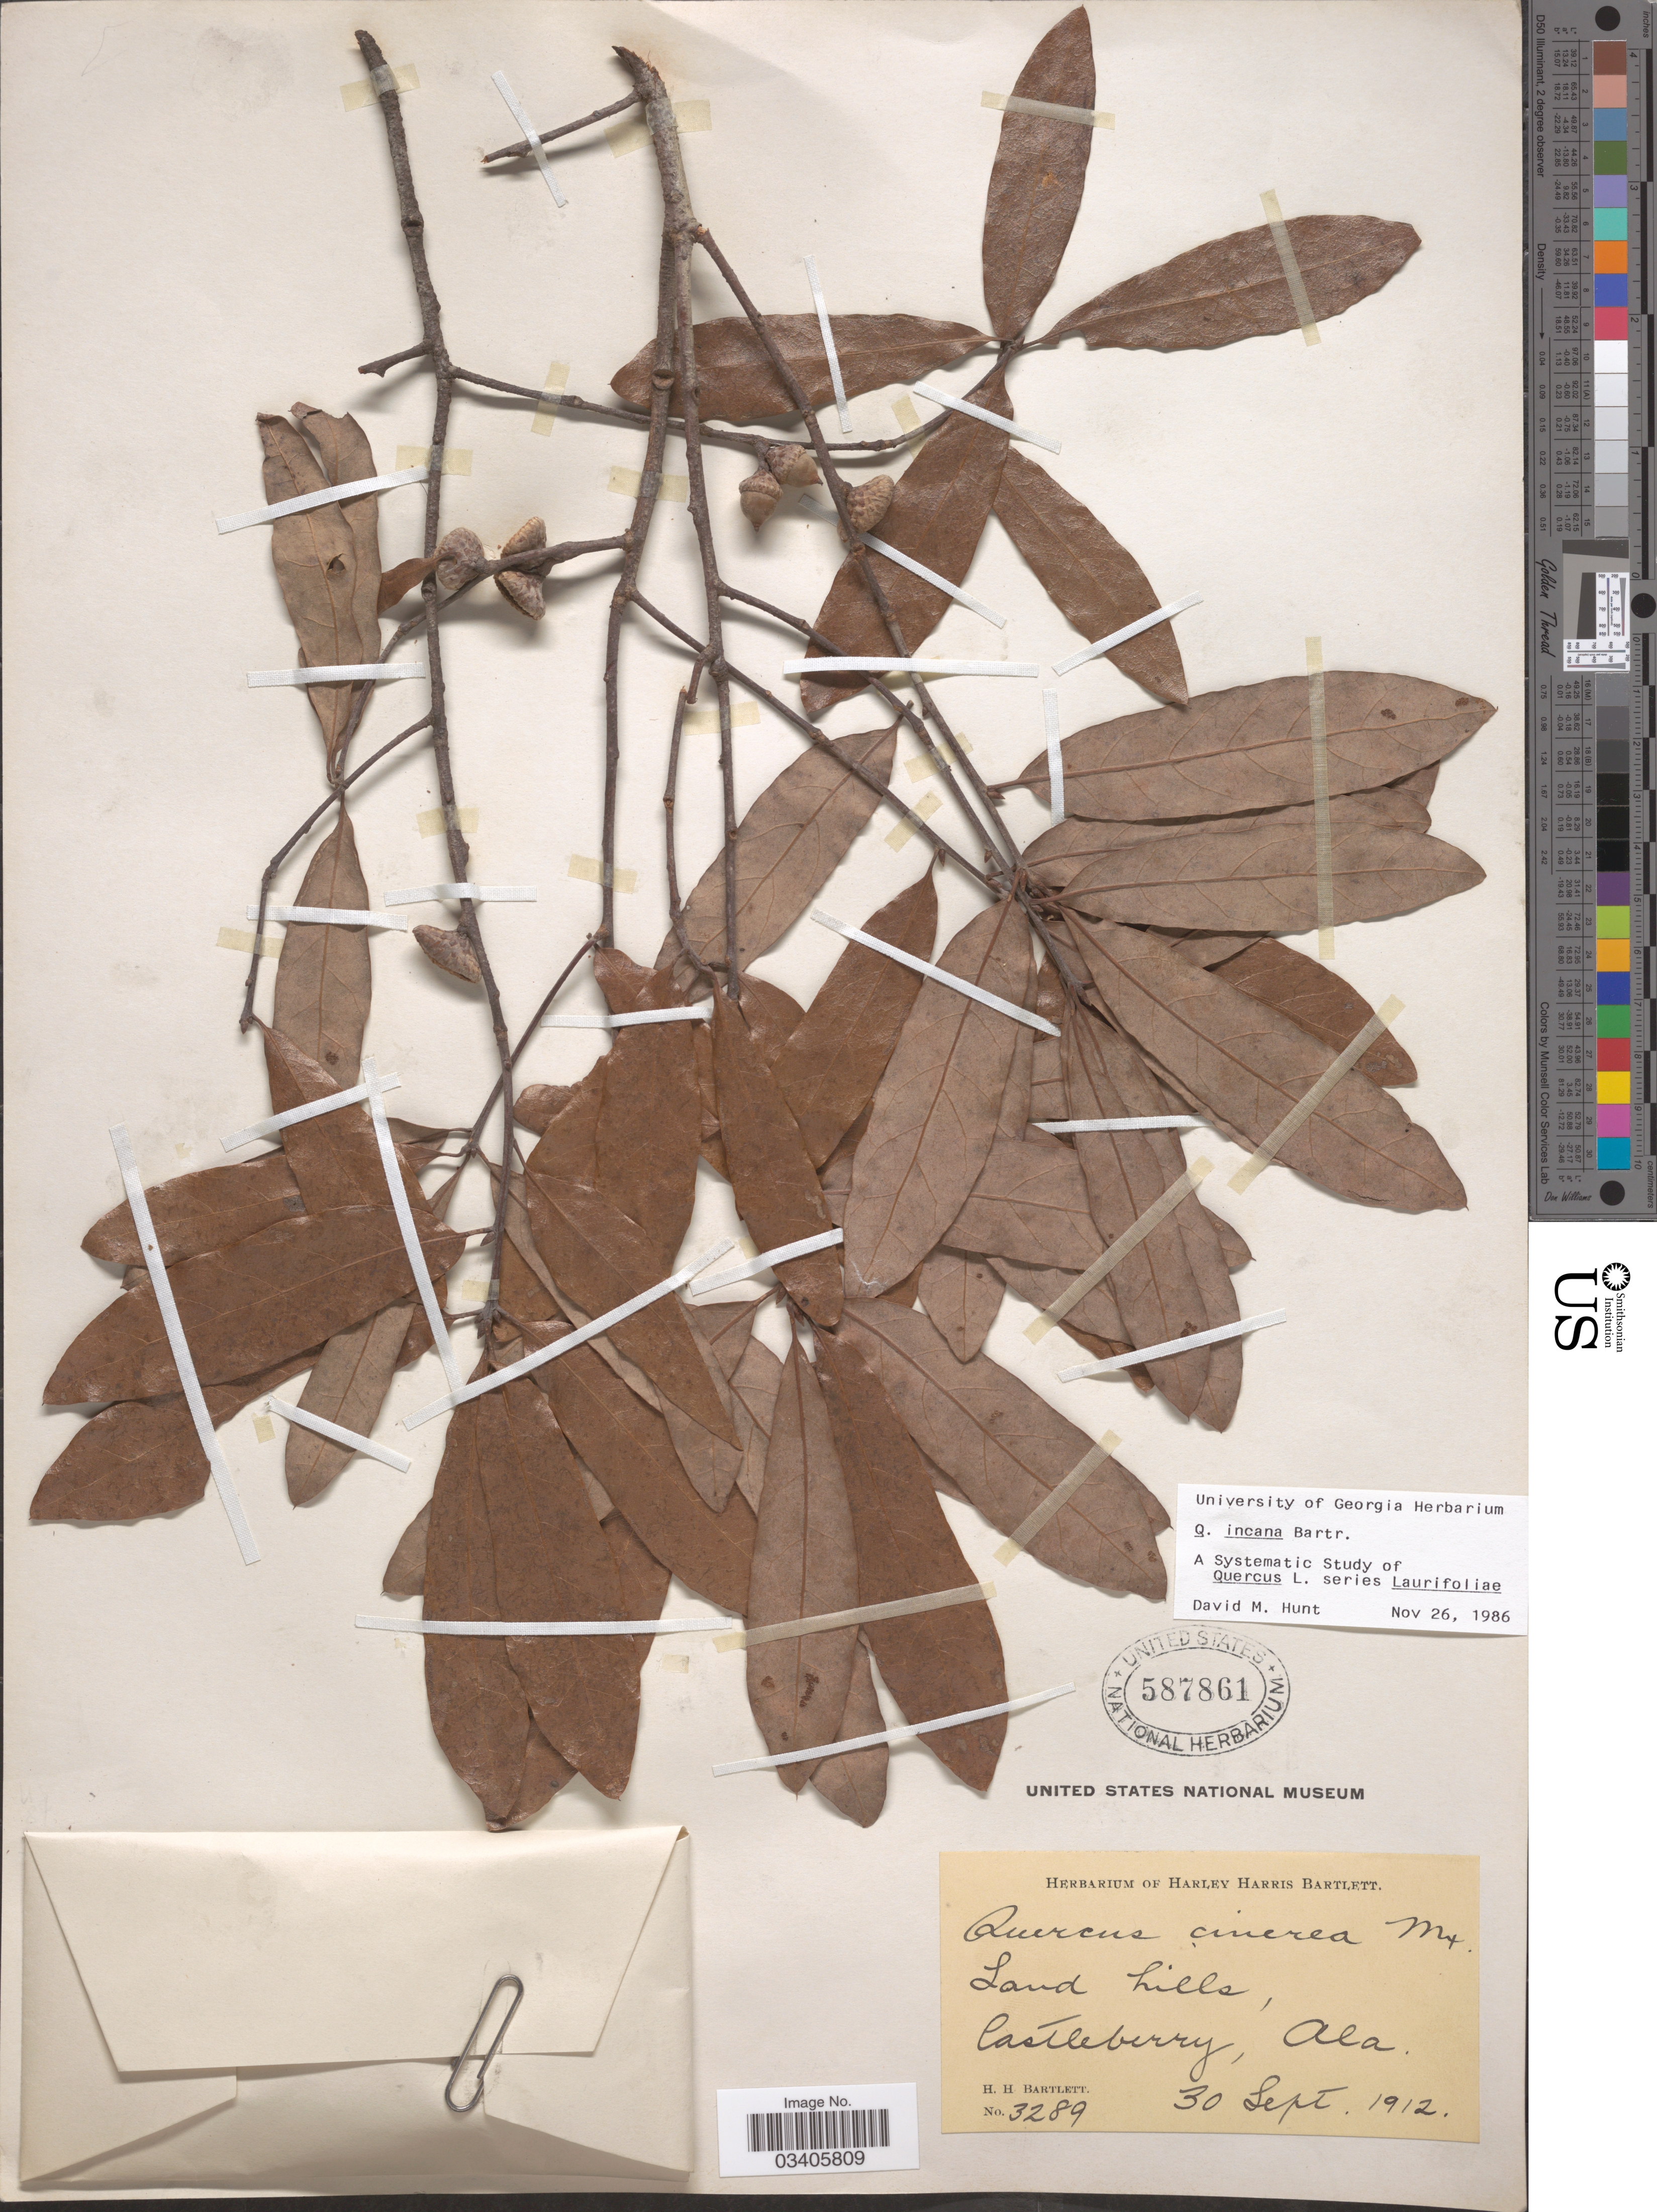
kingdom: Plantae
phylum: Tracheophyta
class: Magnoliopsida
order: Fagales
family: Fagaceae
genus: Quercus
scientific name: Quercus incana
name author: W. Bartram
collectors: H. H. Bartlett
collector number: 3289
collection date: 1912-09-30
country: United States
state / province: Alabama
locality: Castleberry.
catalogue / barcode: US 587861